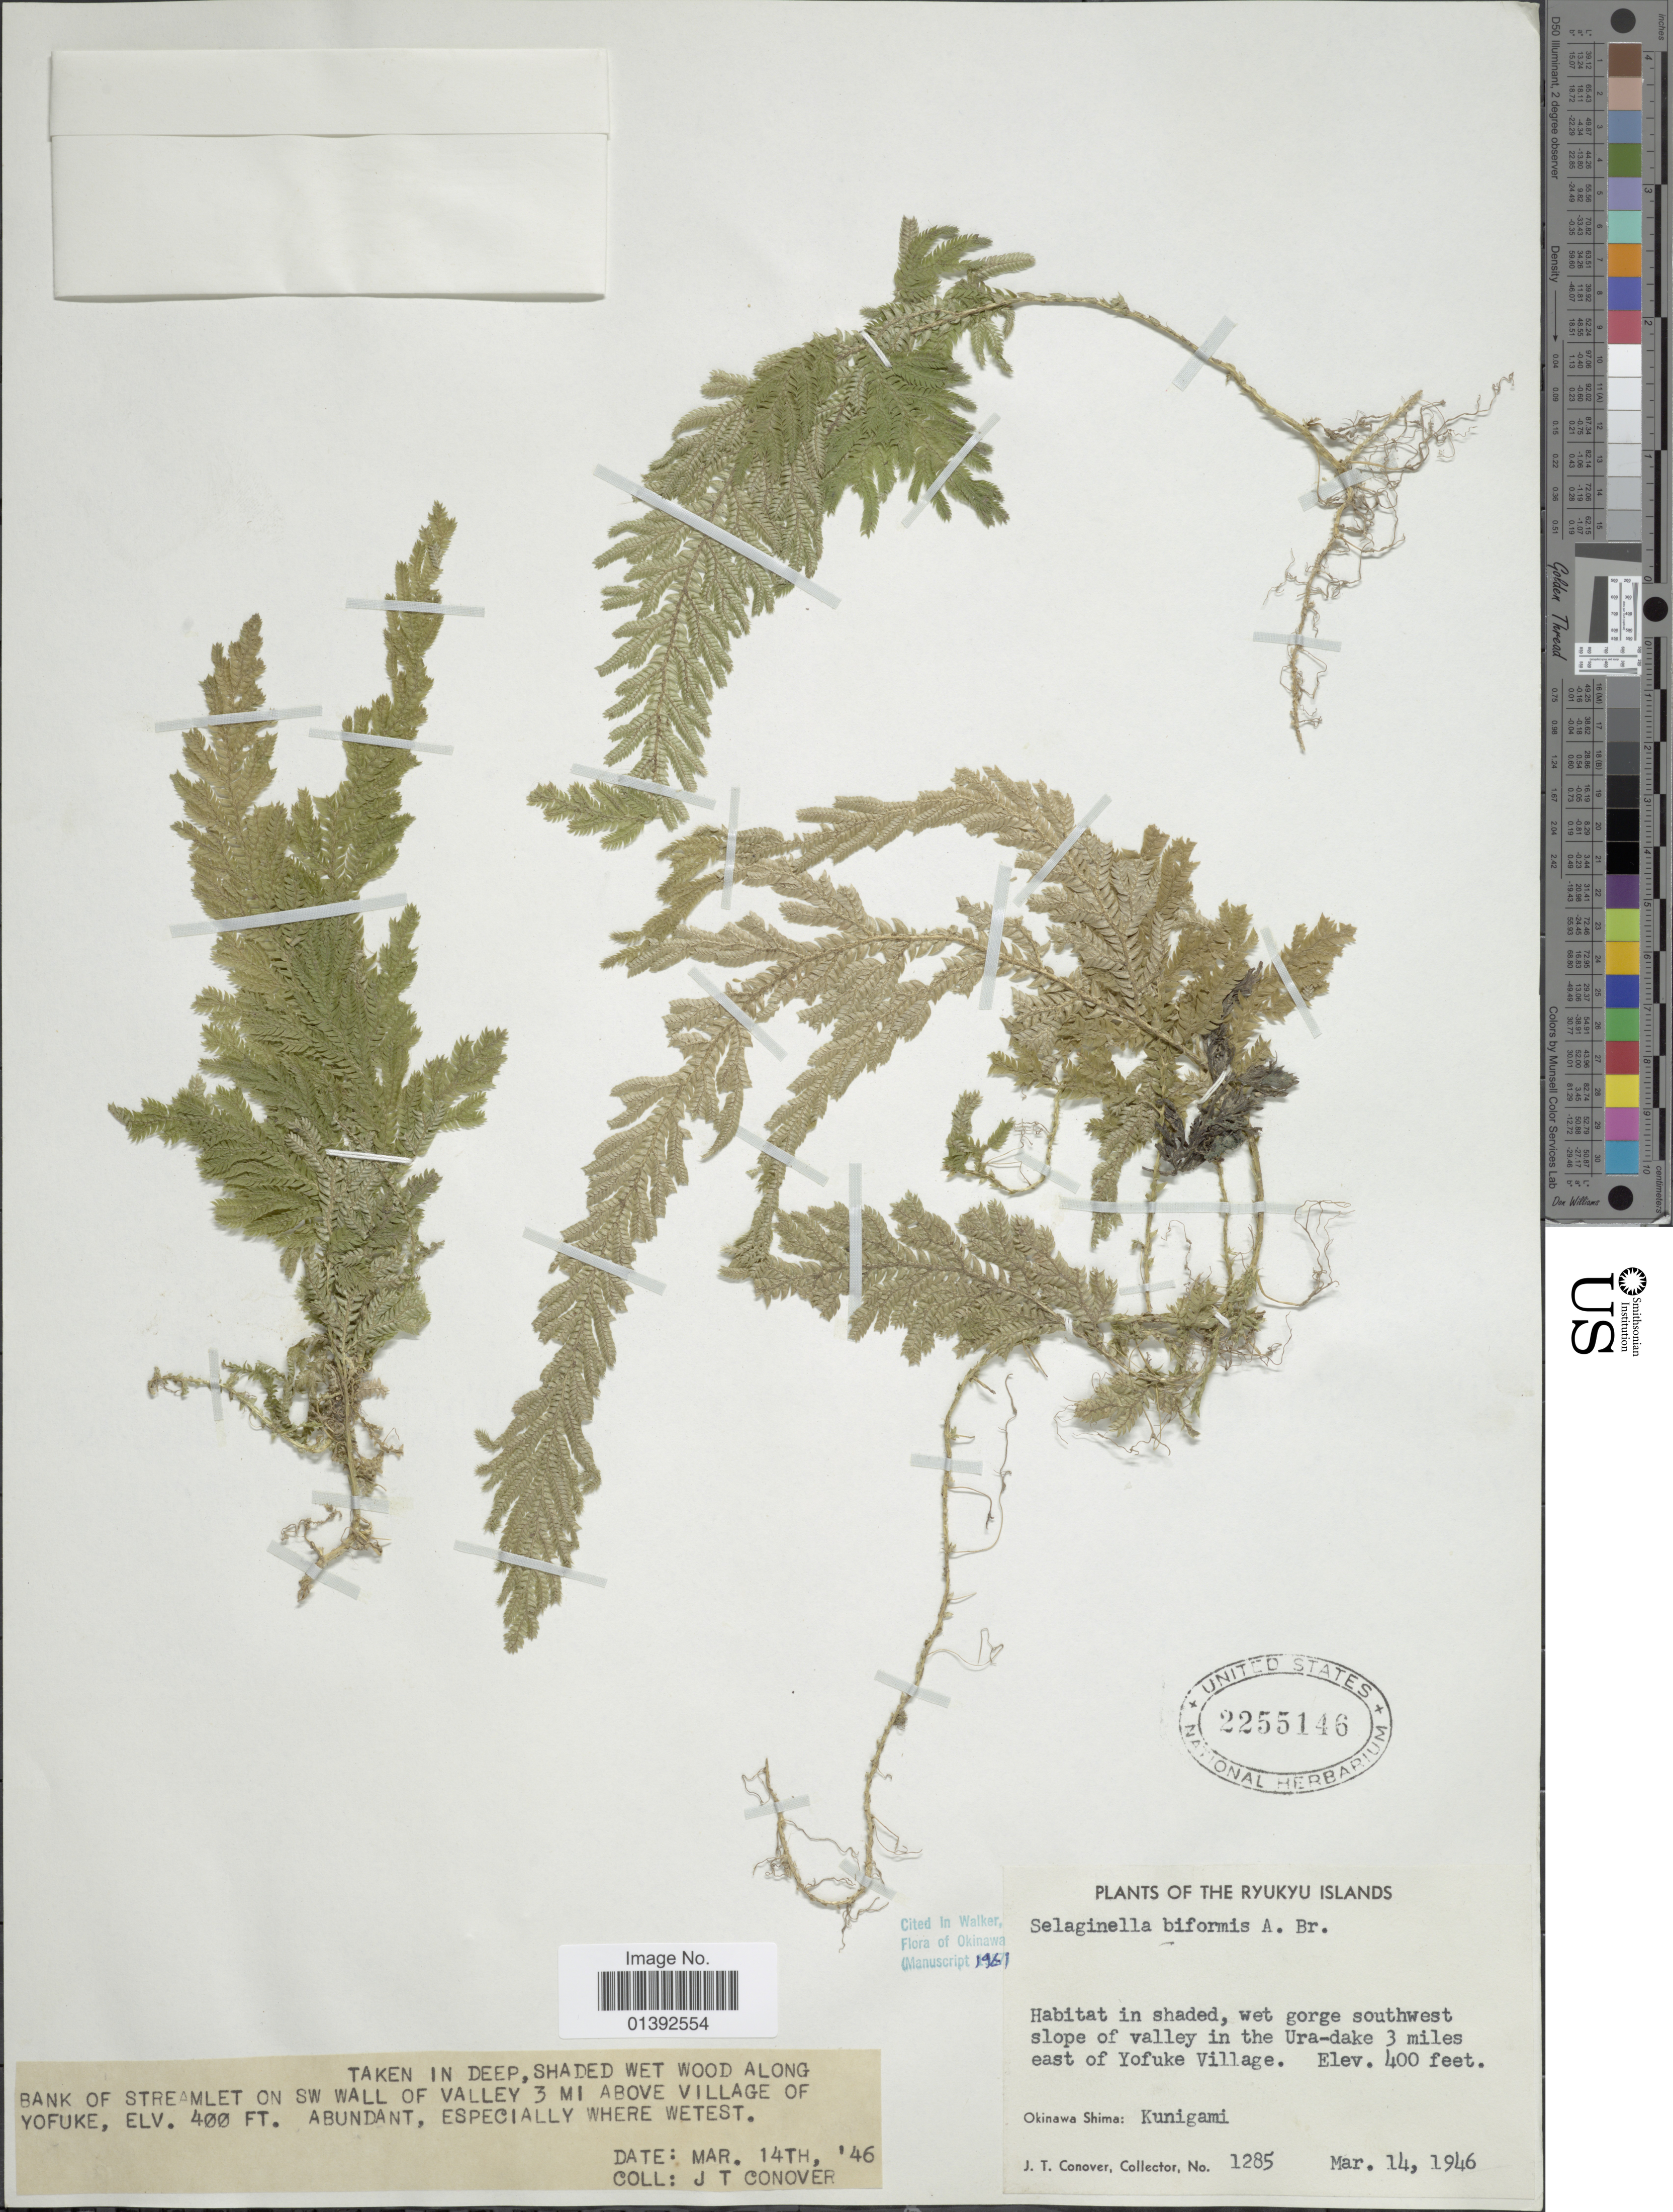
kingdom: Plantae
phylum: Tracheophyta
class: Lycopodiopsida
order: Selaginellales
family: Selaginellaceae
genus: Selaginella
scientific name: Selaginella biformis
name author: A. Braun ex Kuhn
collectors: J. T. Conover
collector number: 1285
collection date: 1946-03-14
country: Japan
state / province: Okinawa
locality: Ryukyu Islands, wet gorge southwest slope of valley in the Ura-dake 3 miles east of Yofuke Village, Kunigami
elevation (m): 122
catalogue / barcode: US 2255146